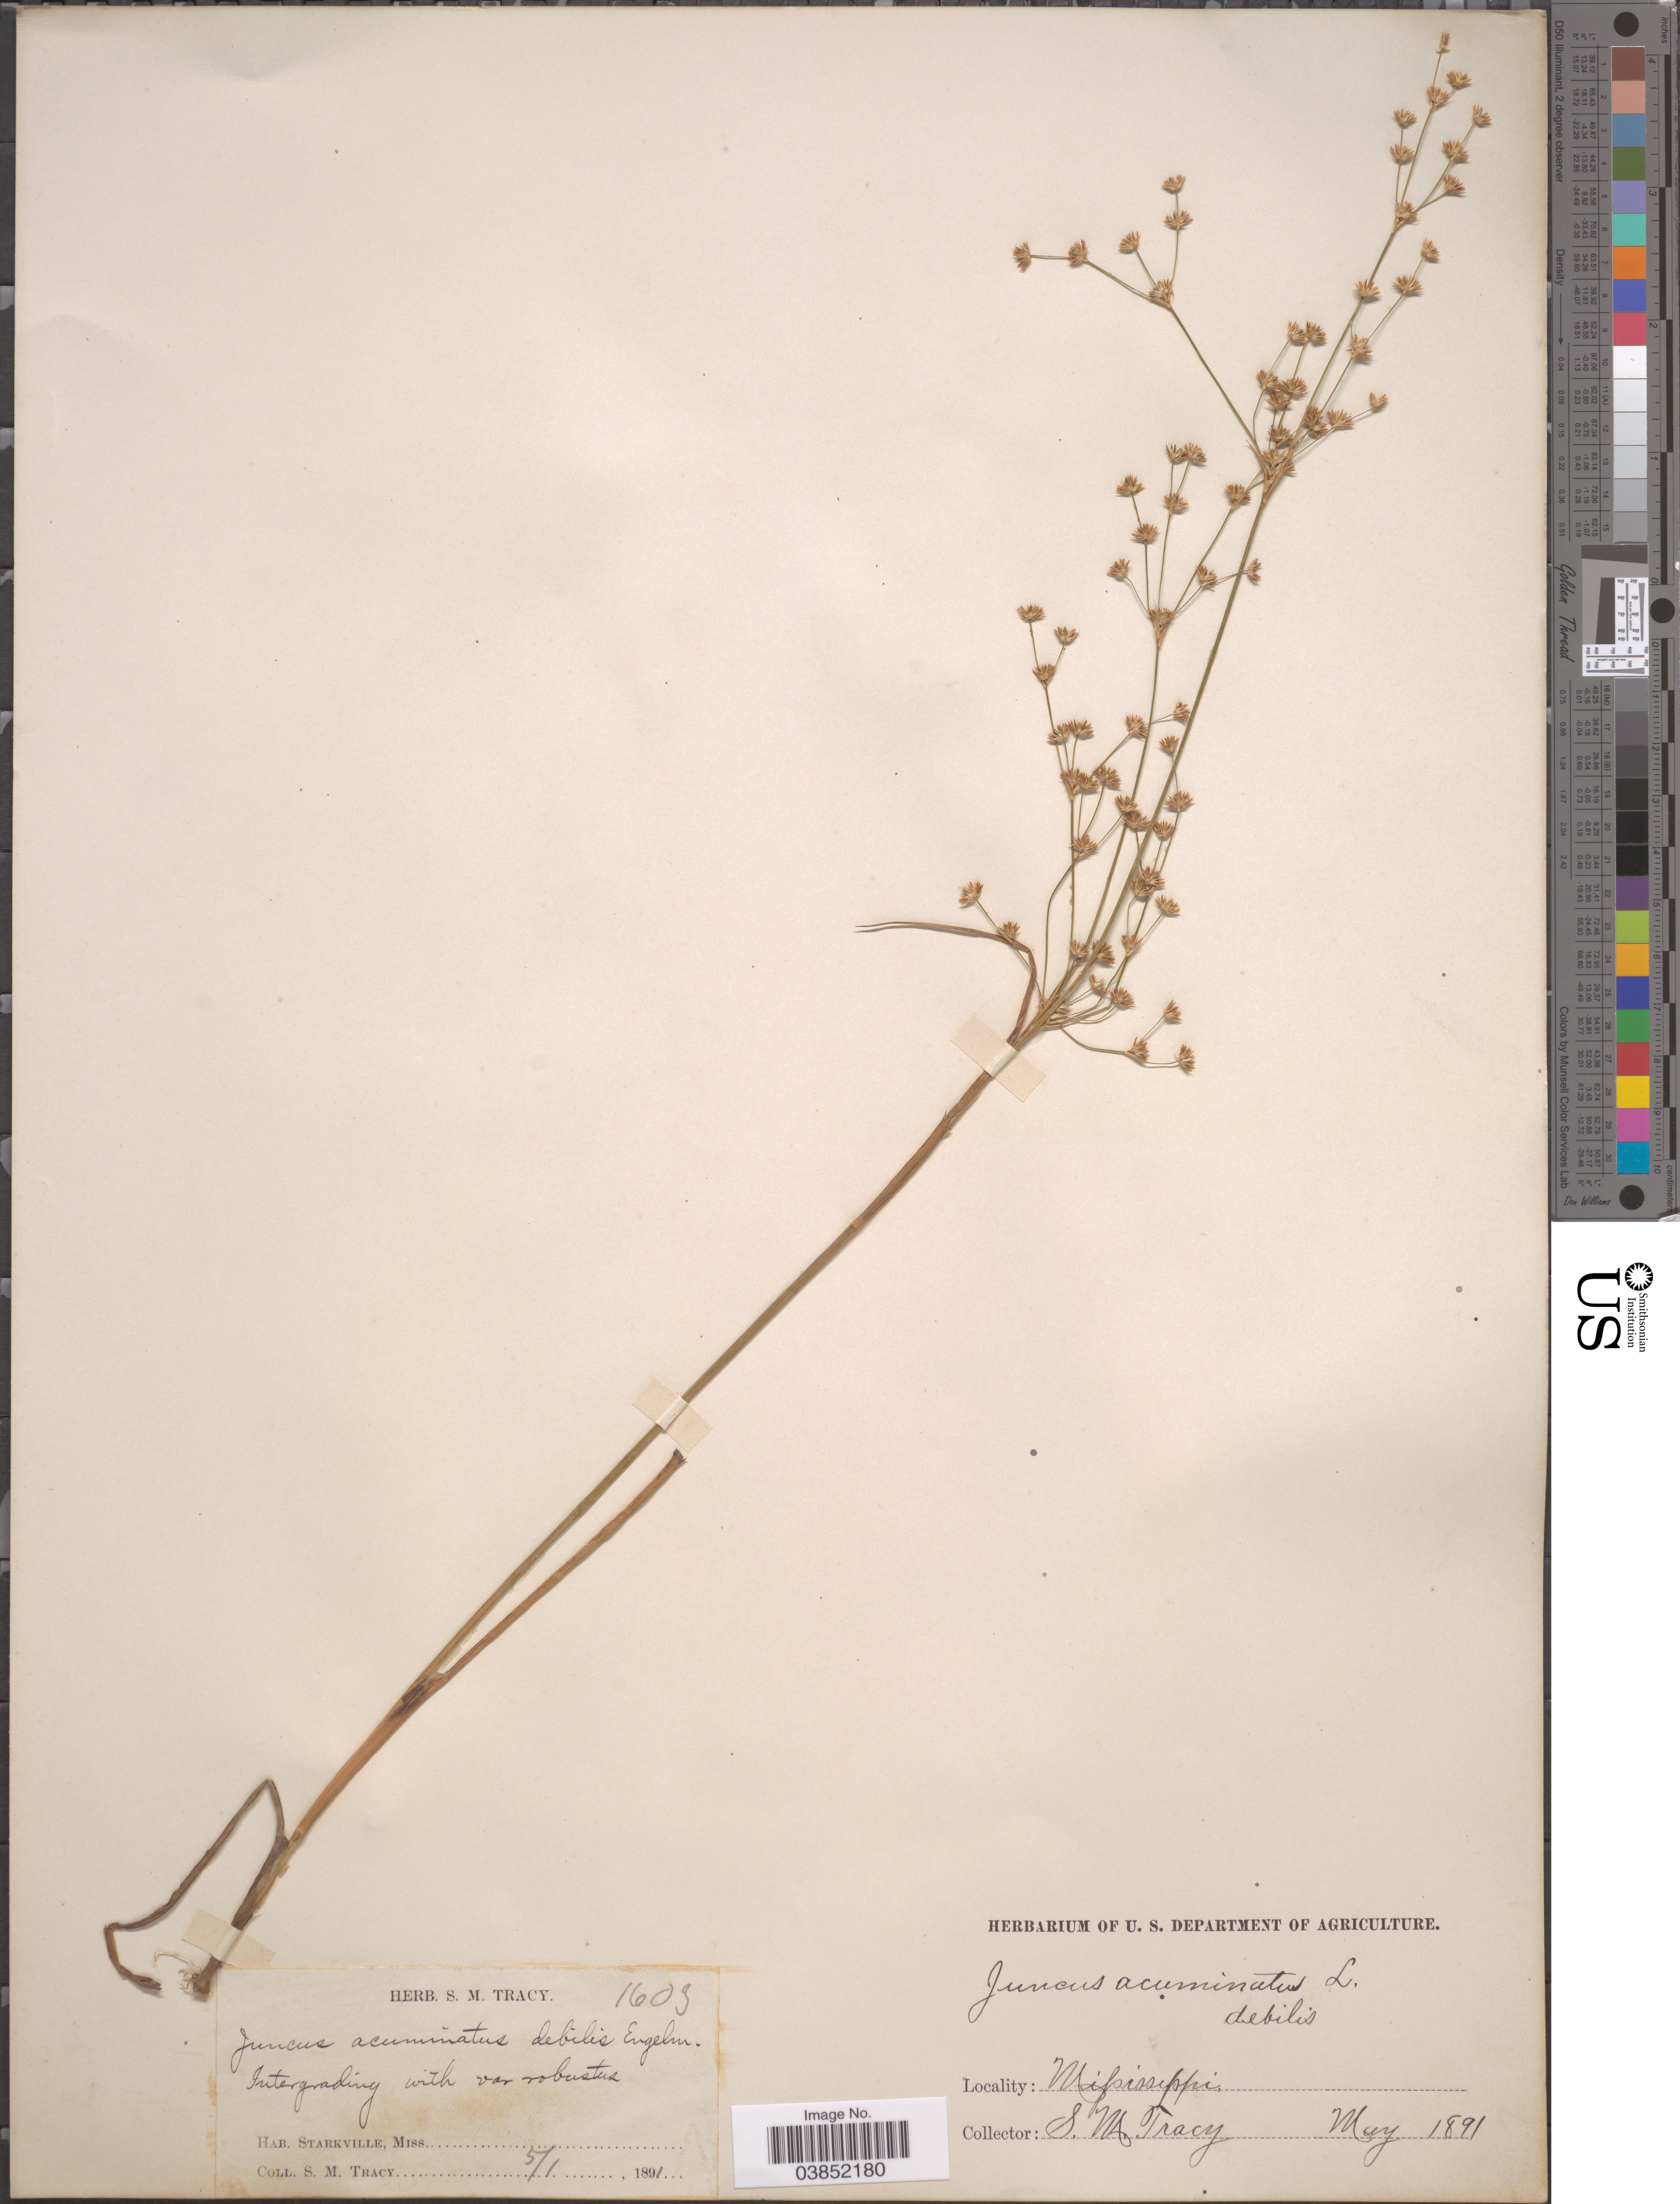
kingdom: Plantae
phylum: Tracheophyta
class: Liliopsida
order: Poales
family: Juncaceae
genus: Juncus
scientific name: Juncus debilis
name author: A. Gray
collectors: S. M. Tracy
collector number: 1603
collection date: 1891-05-01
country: United States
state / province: Mississippi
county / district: Oktibbeha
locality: Starkville.